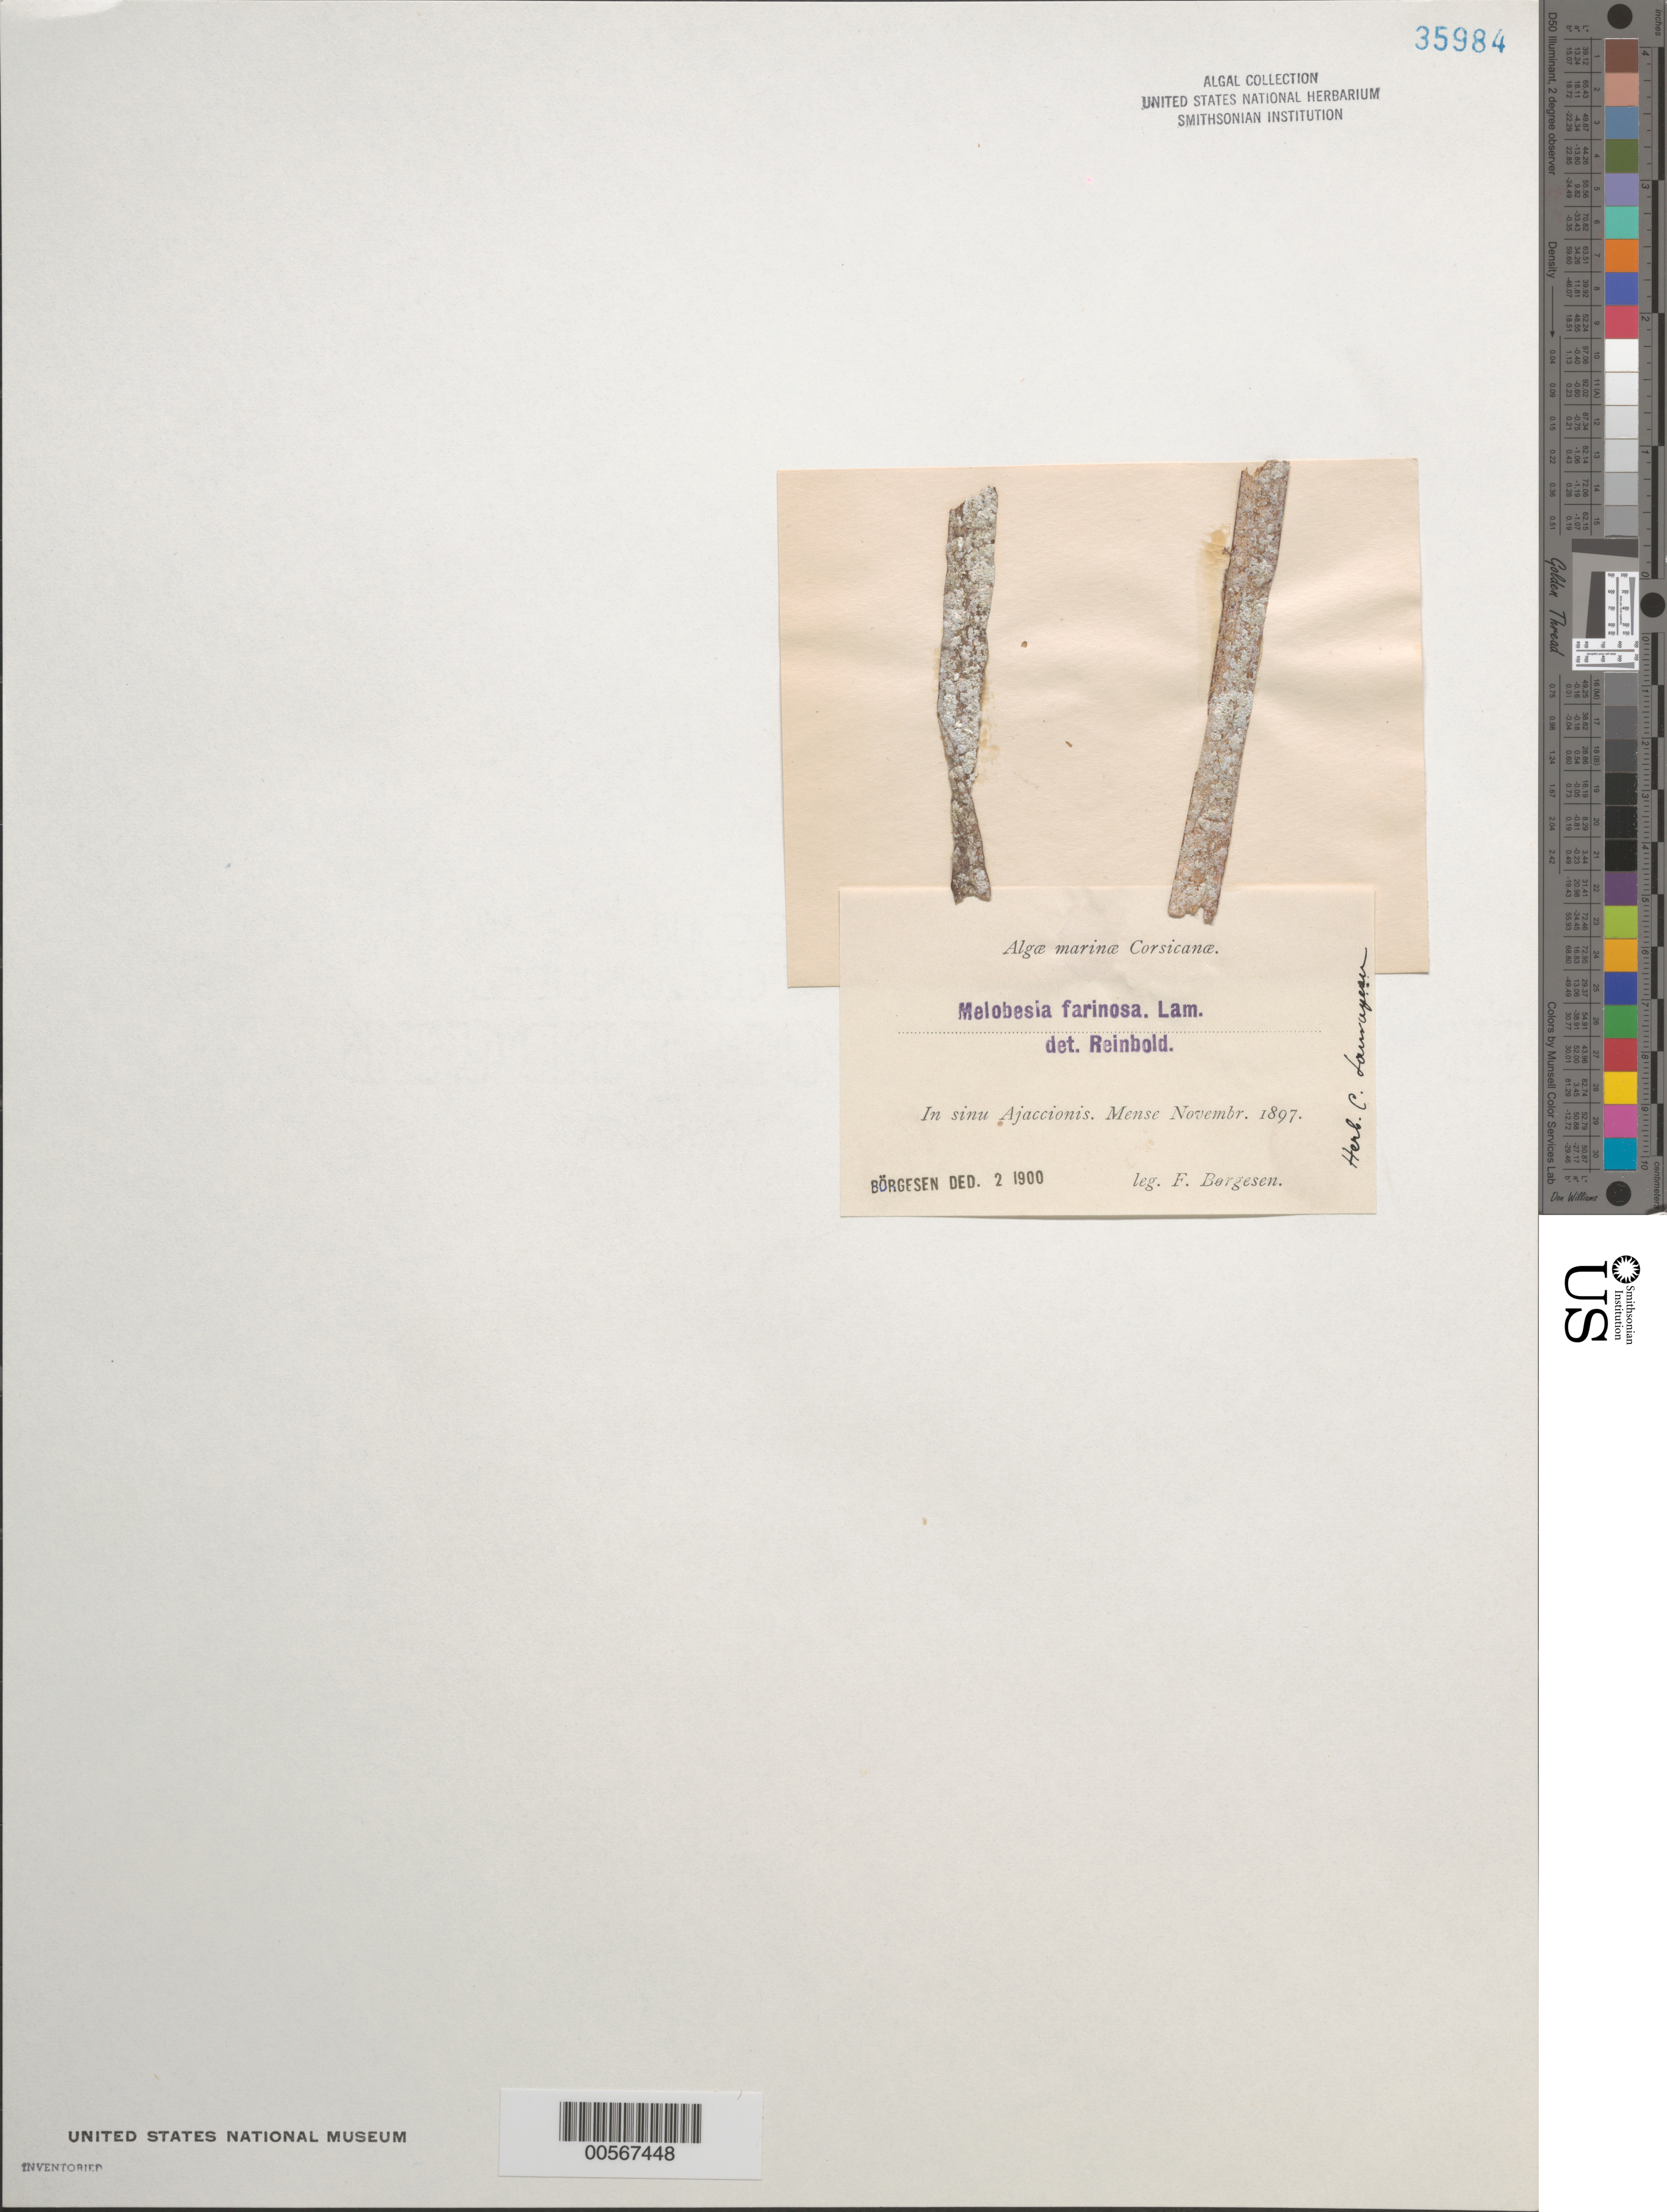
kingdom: Plantae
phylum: Rhodophyta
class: Florideophyceae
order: Corallinales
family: Hydrolithaceae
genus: Hydrolithon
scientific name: Hydrolithon farinosum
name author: (J.V.Lamouroux) Penrose & Y.M. Chamb.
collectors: F. Børgesen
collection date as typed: Nov 1897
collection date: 1897-11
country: France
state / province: Corsica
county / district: Corse-du-Sud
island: Corse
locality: Gulf of Ajaccio (Sinu Ajaccionis)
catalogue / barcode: US 35984